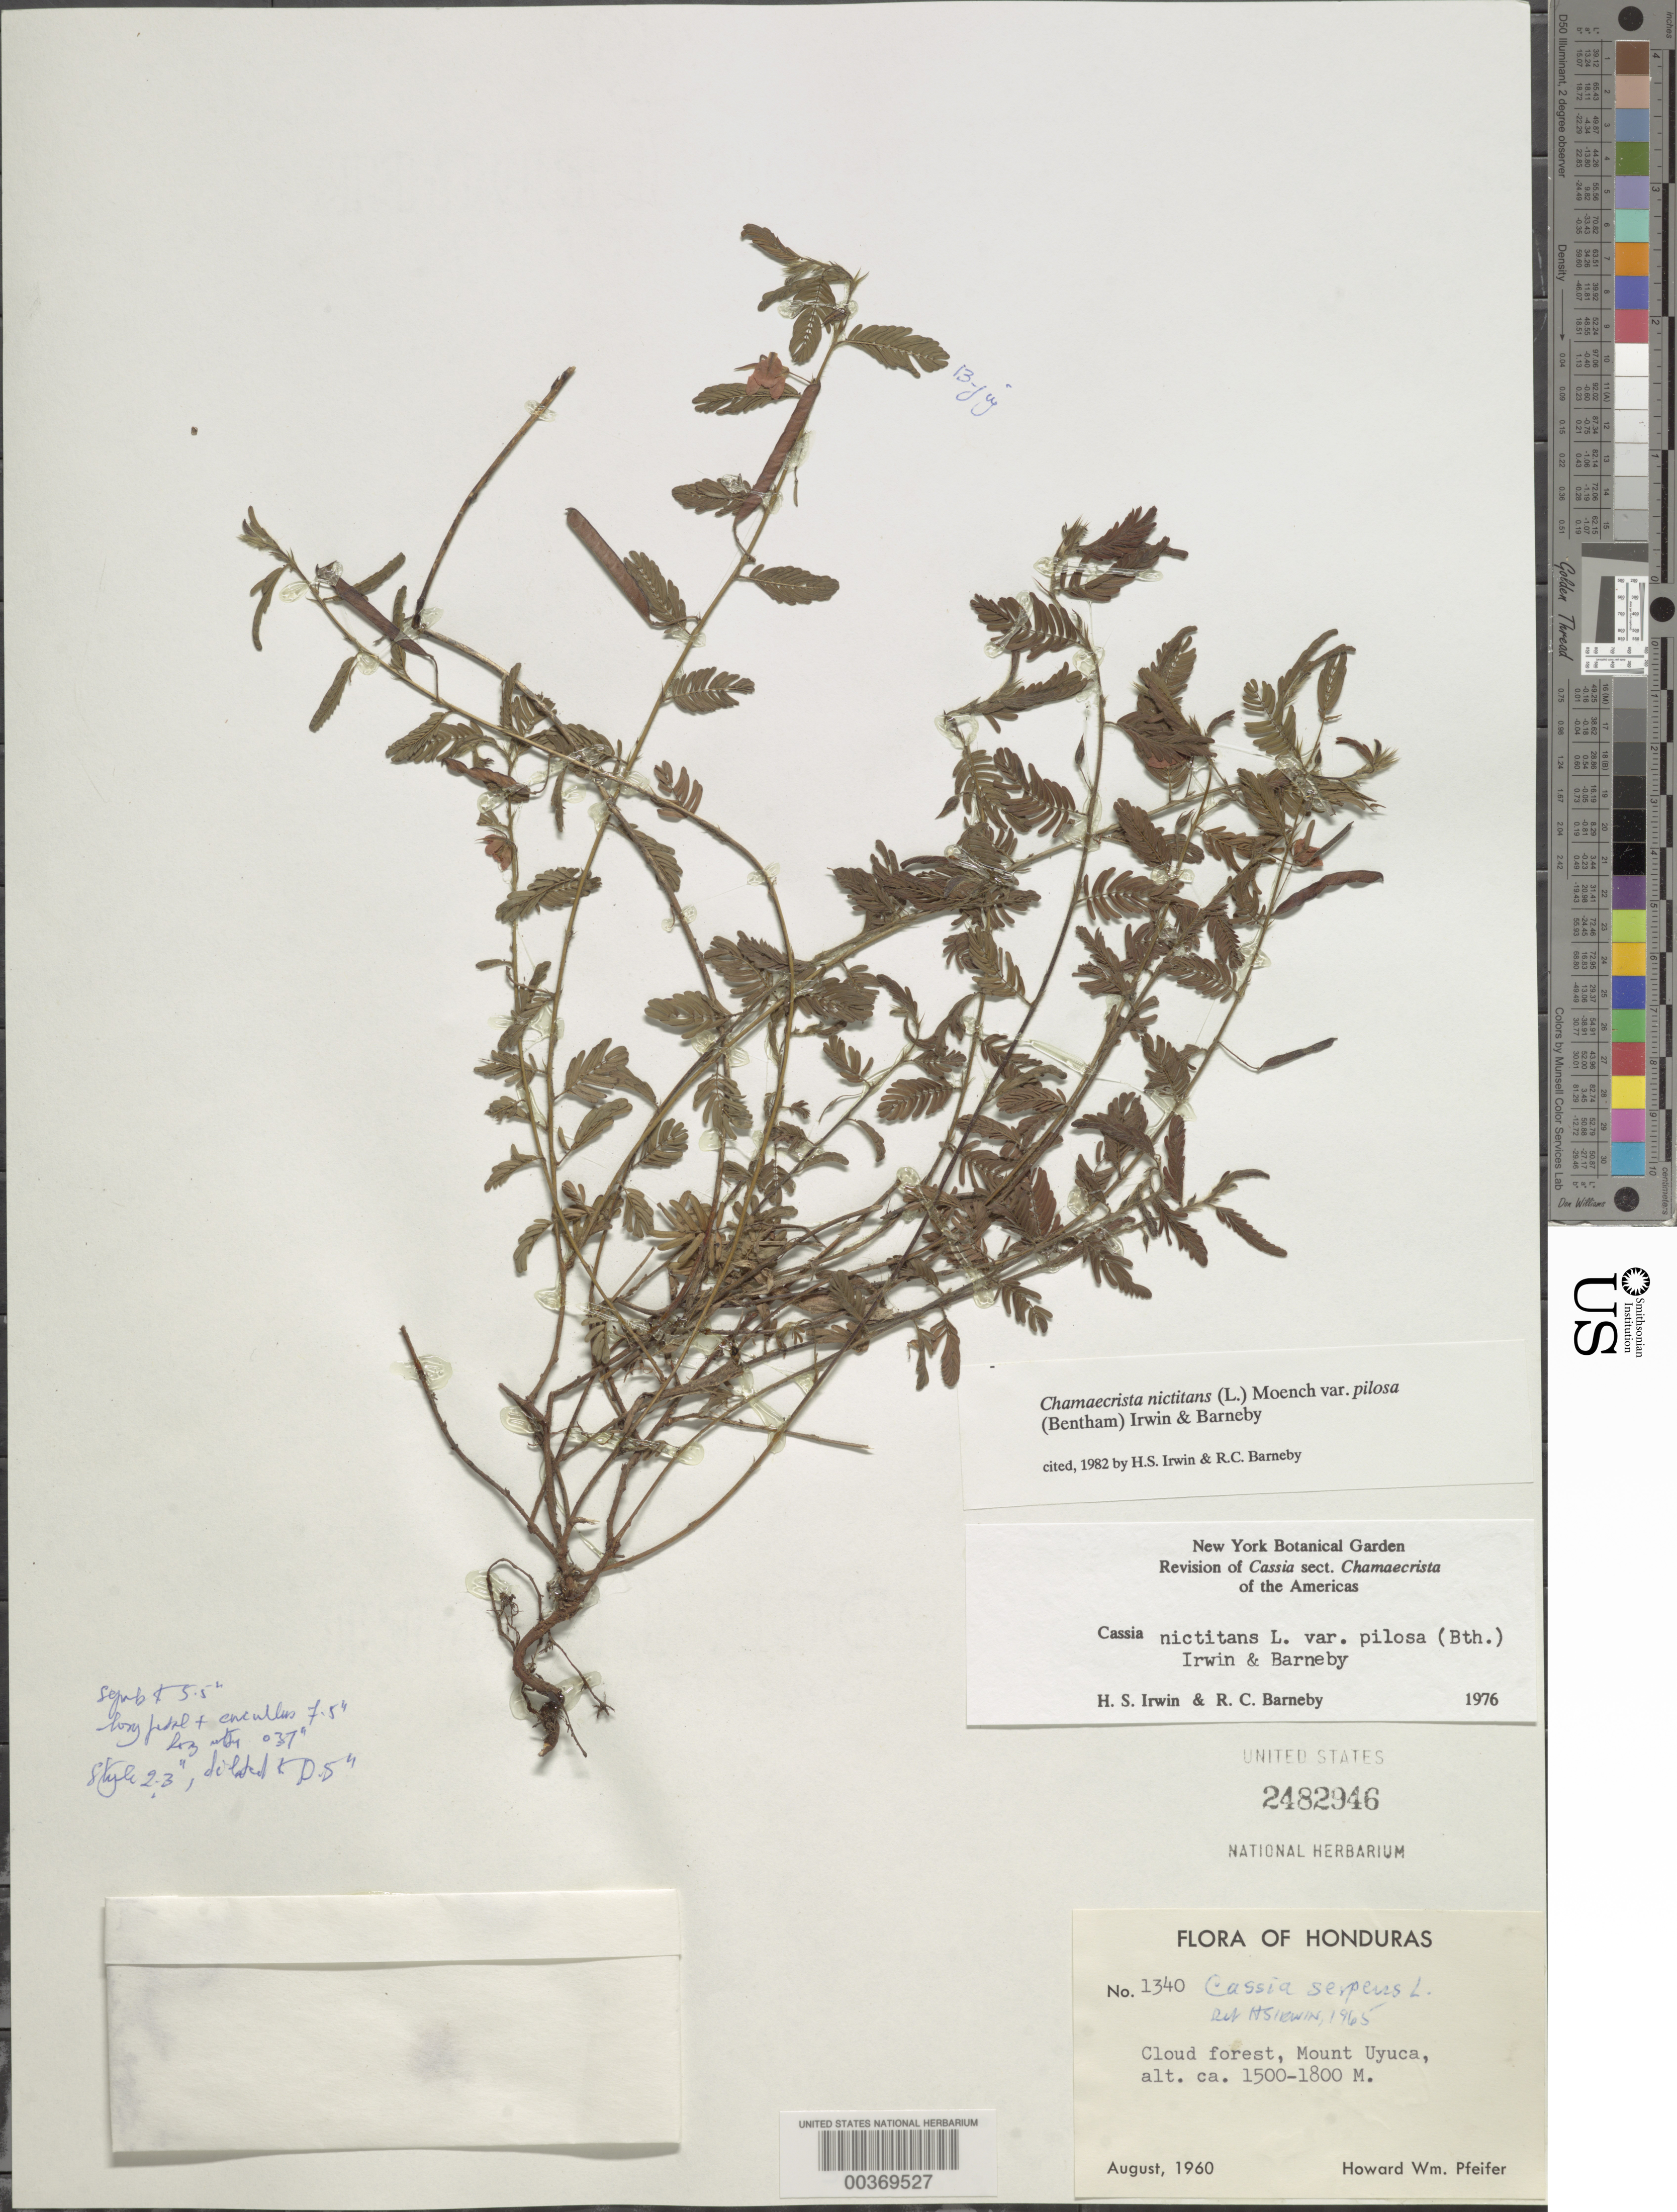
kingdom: Plantae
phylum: Tracheophyta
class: Magnoliopsida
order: Fabales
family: Fabaceae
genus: Chamaecrista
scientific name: Chamaecrista nictitans var. pilosa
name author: (Benth.) H.S. Irwin & Barneby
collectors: H. H. Pfeiffer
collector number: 1340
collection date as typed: Aug 1960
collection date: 1960-08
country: Honduras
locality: Mount Uyuca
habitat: Cloud forest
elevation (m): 1500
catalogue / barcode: US 2482946